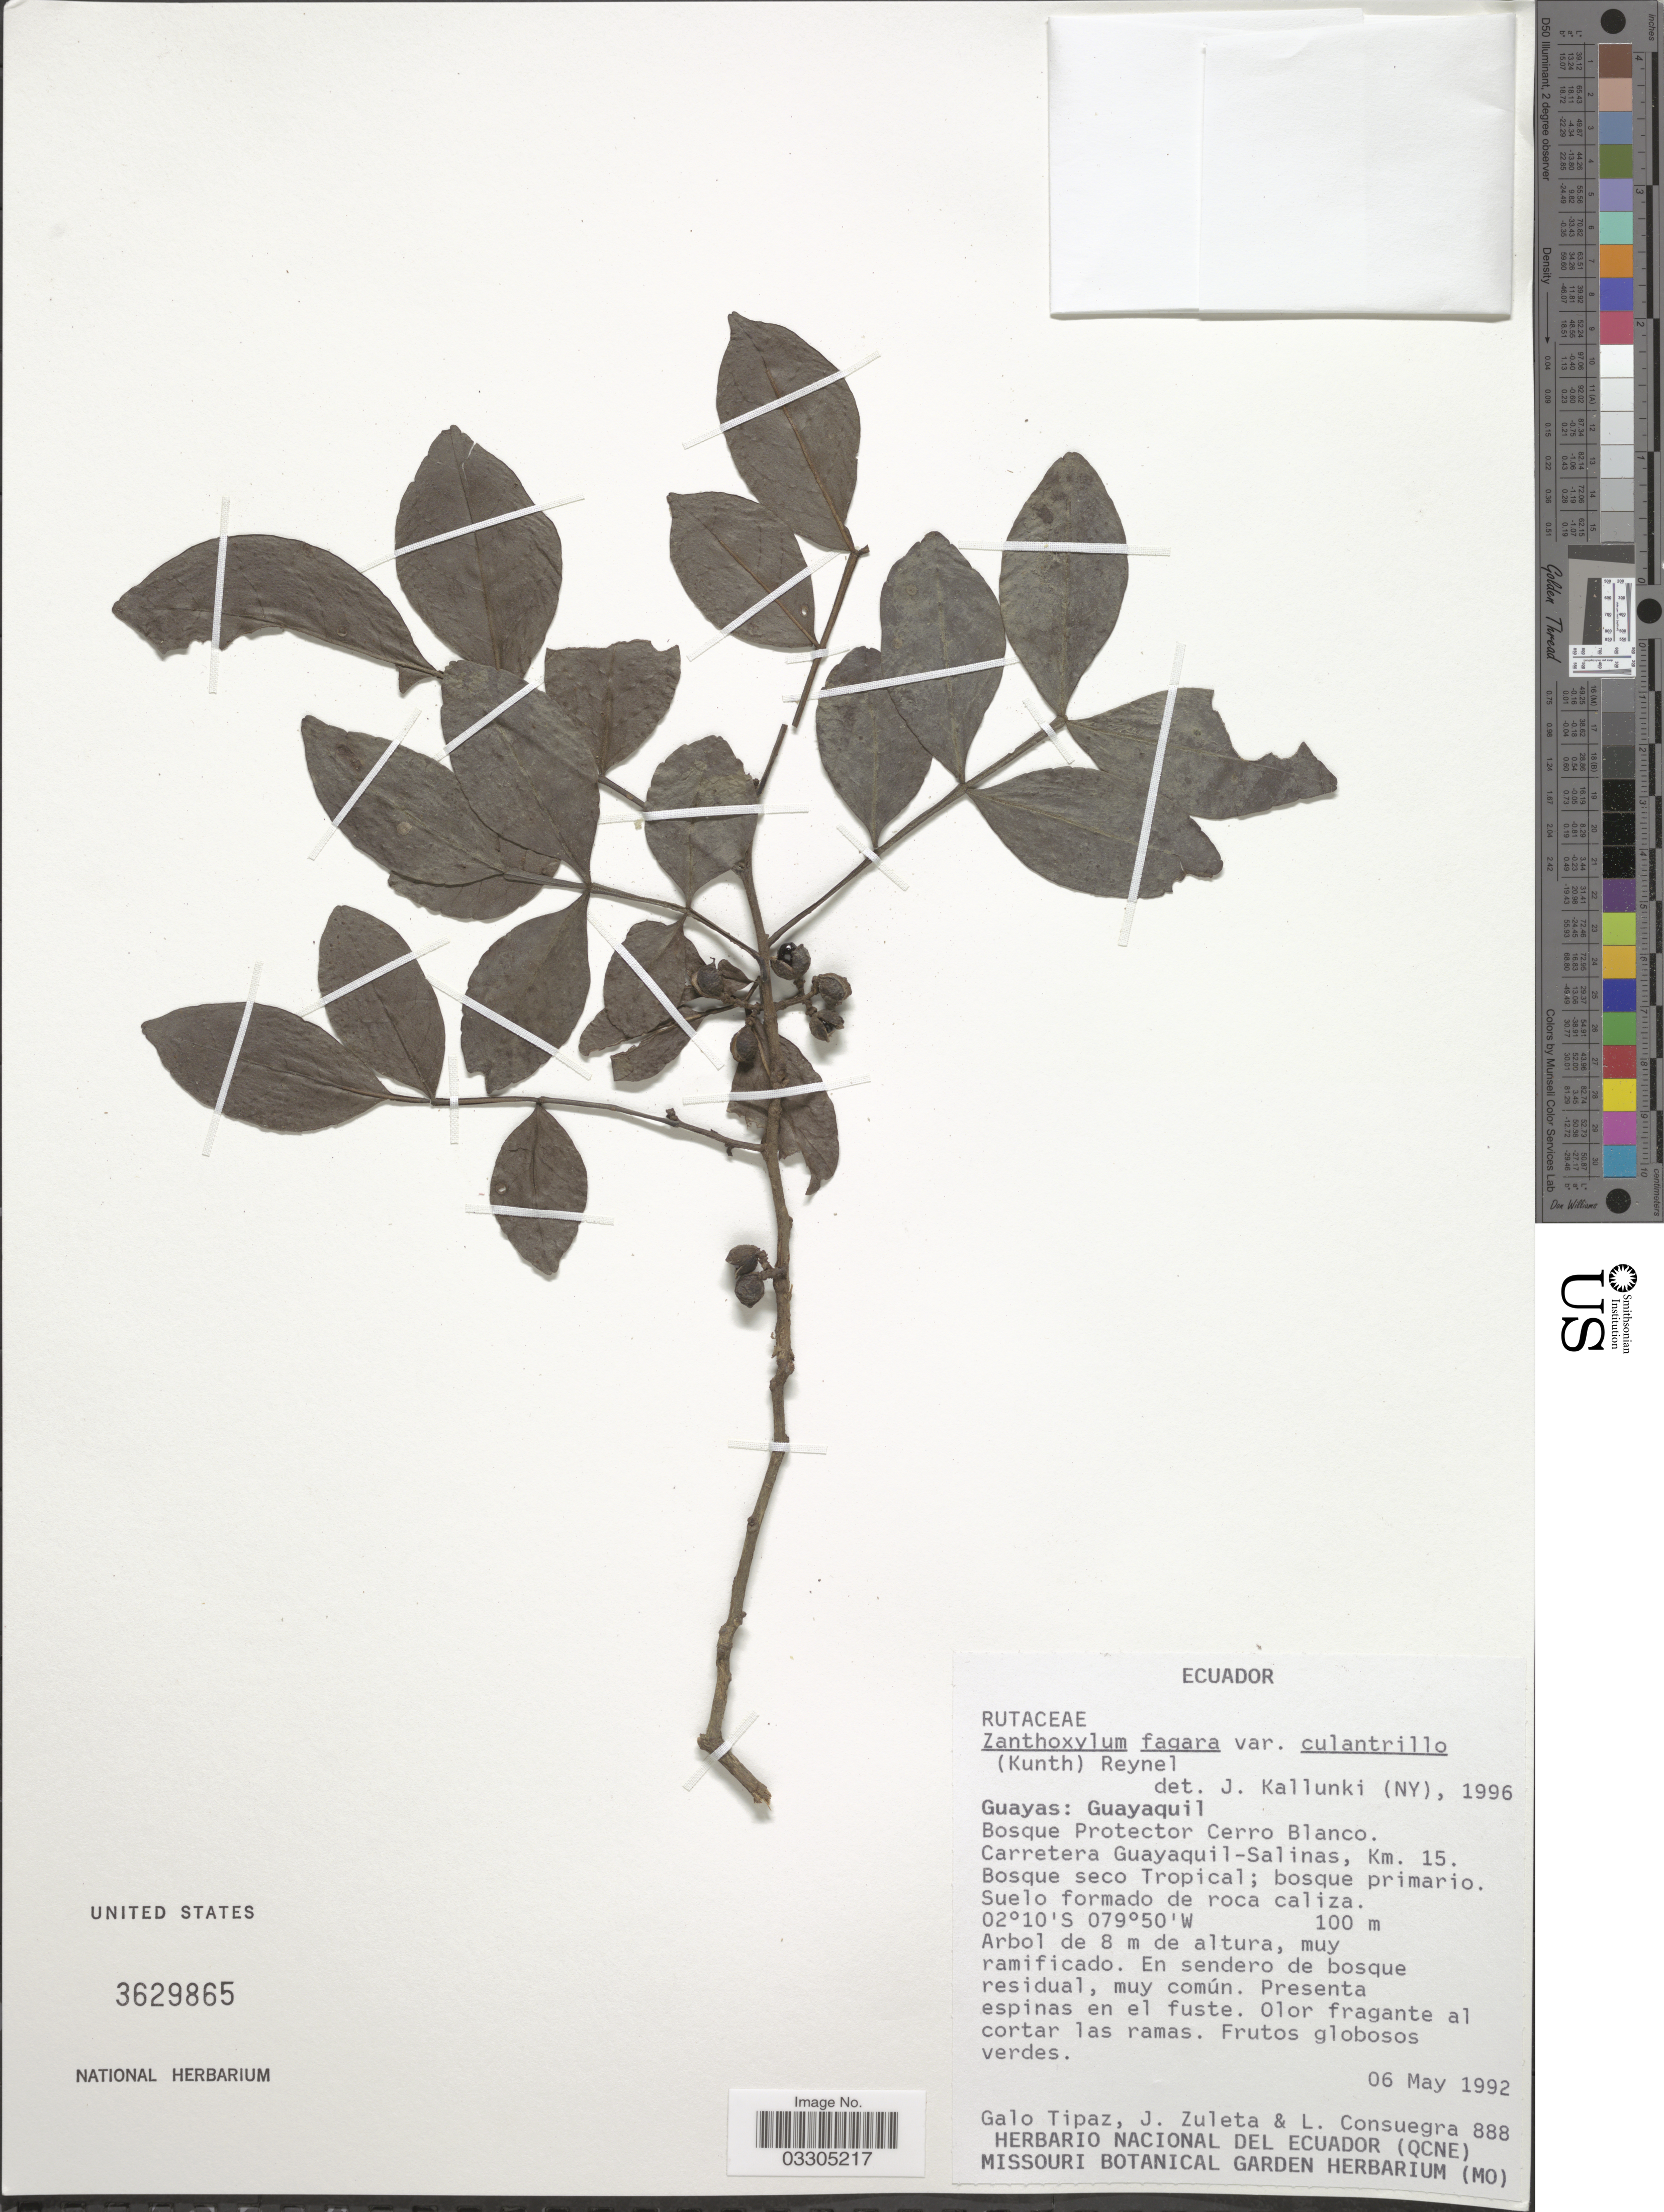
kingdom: Plantae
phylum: Tracheophyta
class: Magnoliopsida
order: Sapindales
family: Rutaceae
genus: Zanthoxylum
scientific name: Zanthoxylum culantrillo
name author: Kunth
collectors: G. Tipaz, J. Zuleta & L. Consuegra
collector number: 888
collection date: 1992-05-06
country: Ecuador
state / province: Guayas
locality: Guayaquil, Bosque Protector Cerro Blanco. Carretera Guayaquil-Salinas, Km. 15. Bosque seco Tropical.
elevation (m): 100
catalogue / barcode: US 3629865